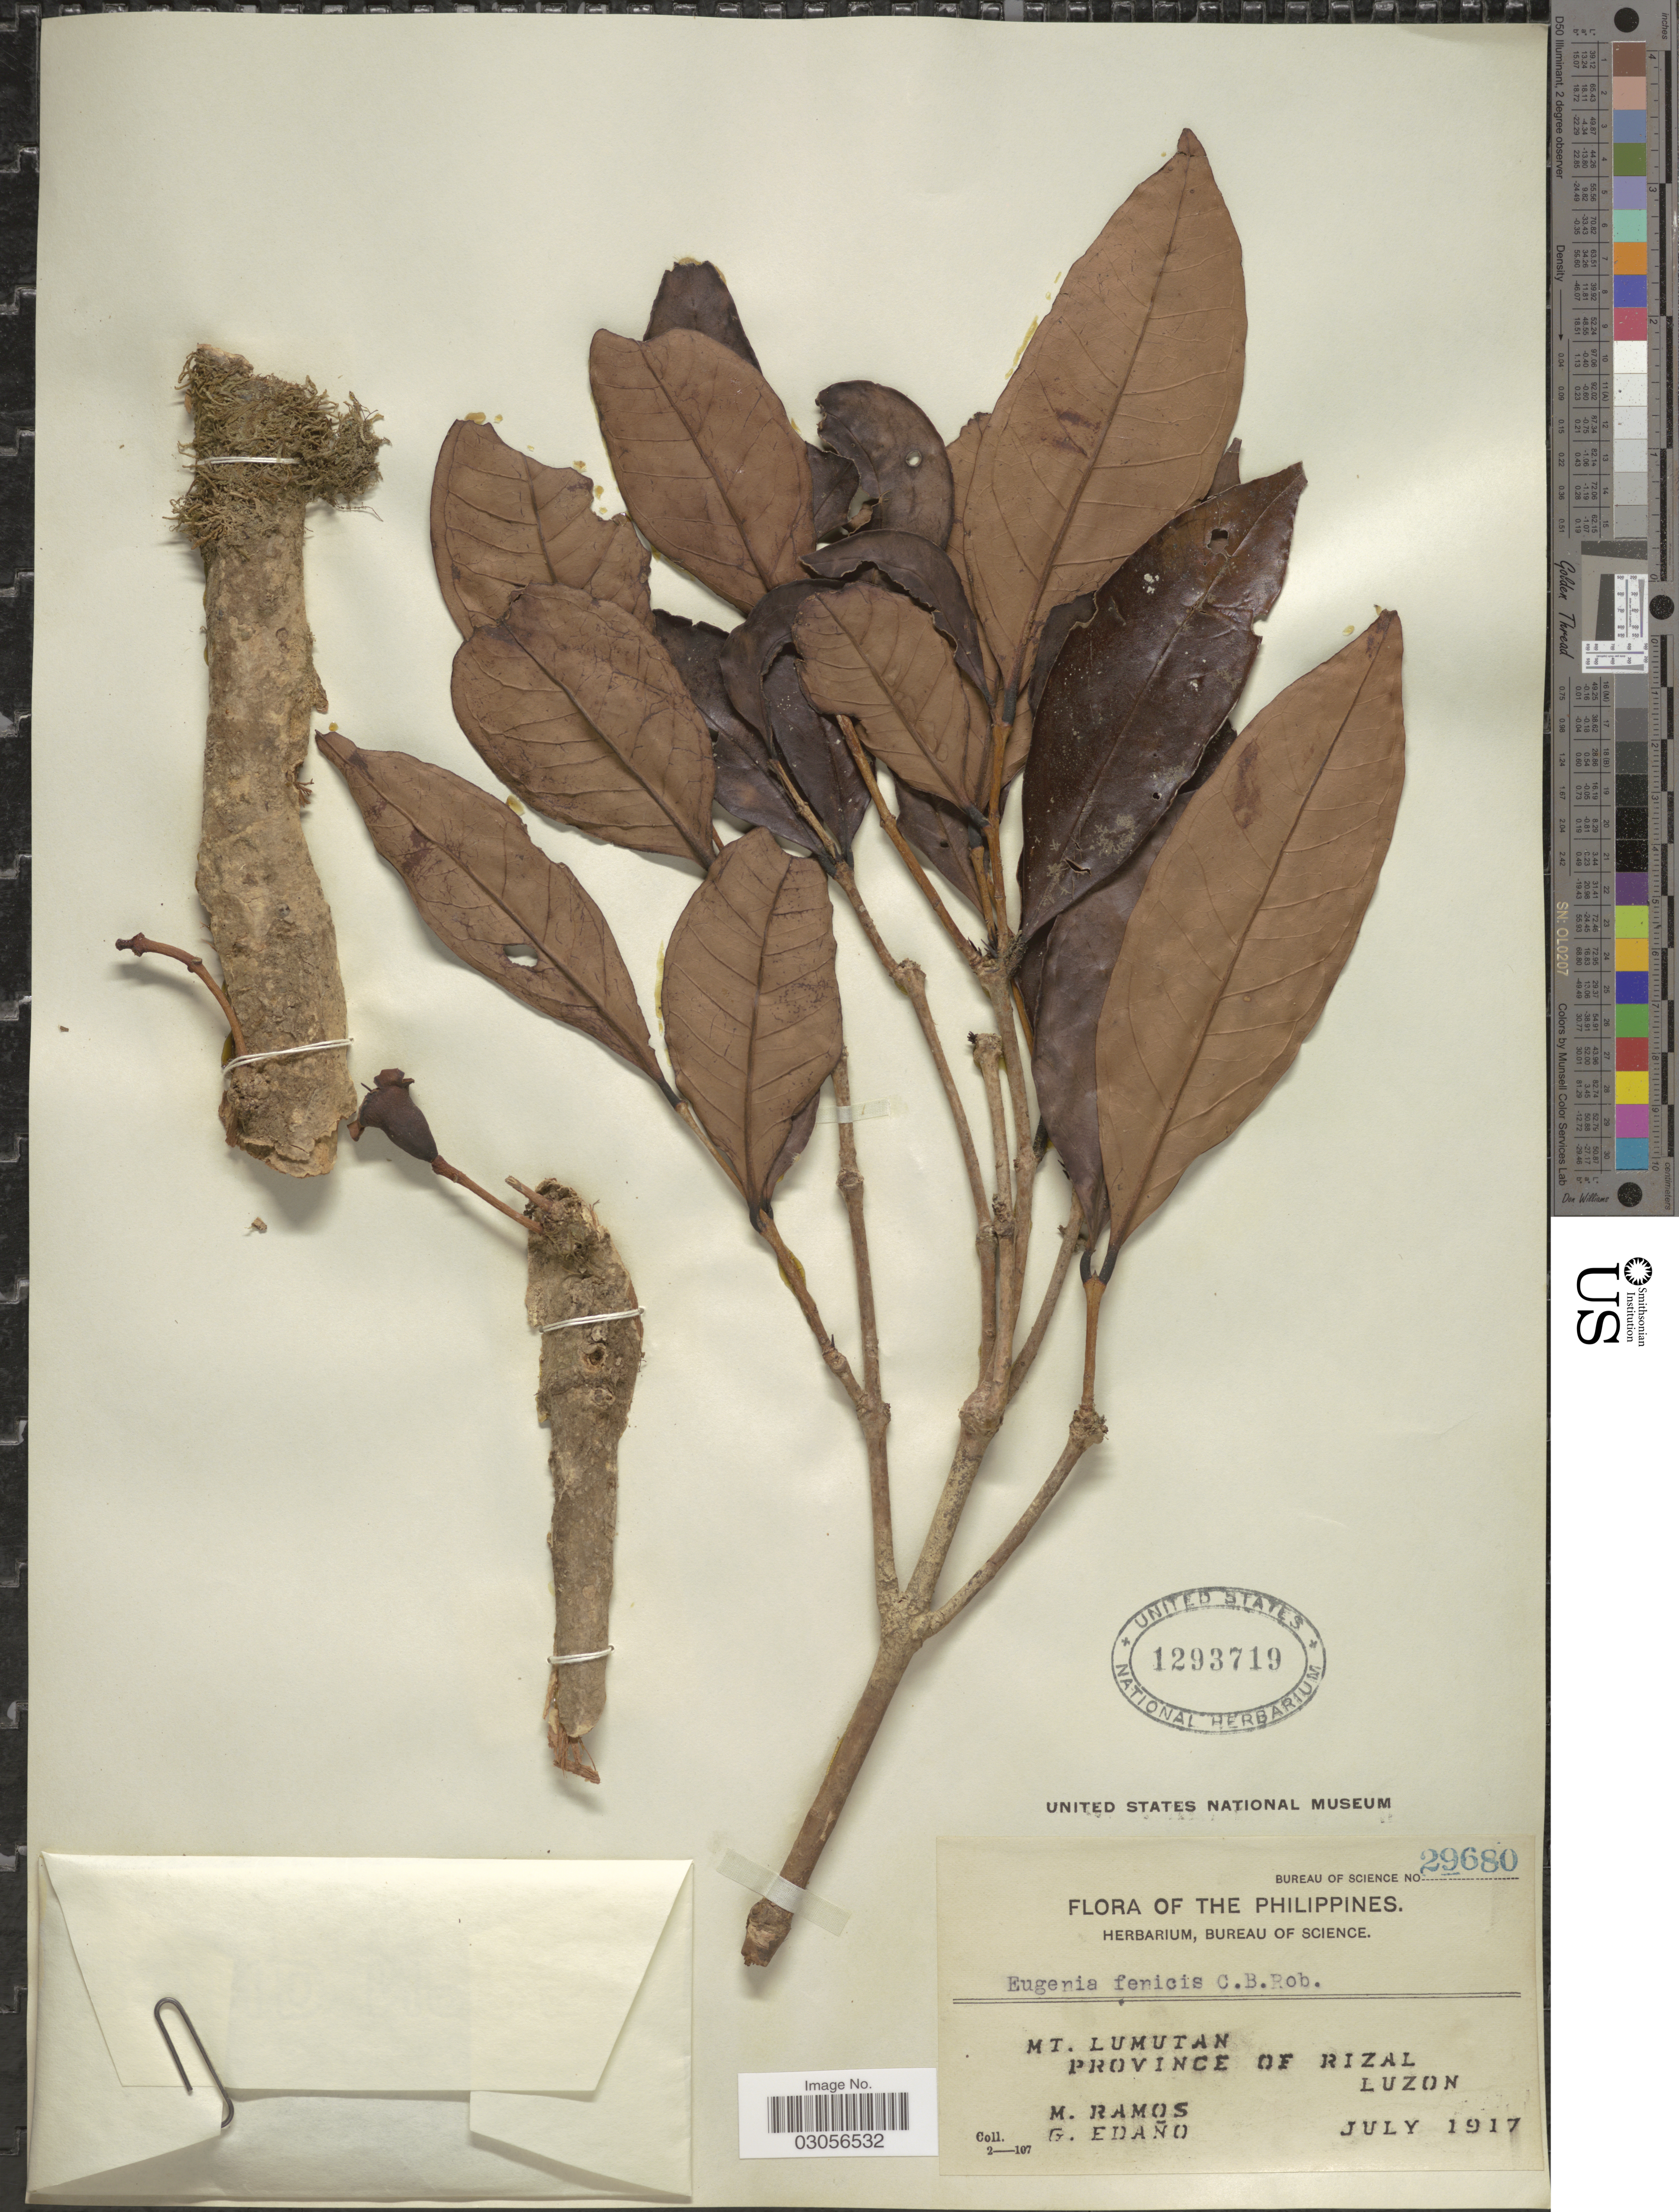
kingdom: Plantae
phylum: Tracheophyta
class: Magnoliopsida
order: Myrtales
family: Myrtaceae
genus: Syzygium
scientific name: Syzygium fenicis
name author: (C.B. Rob.) Merr.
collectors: M. Ramos & G. Edaño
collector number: Bureau of science 29680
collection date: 1917-07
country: Philippines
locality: Mt. Lumutan, Province of Rizal, Luzon.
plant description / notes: Cited by Merrill, Philipp. J. Sci. 79: 390. 1951.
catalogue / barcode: US 1293719